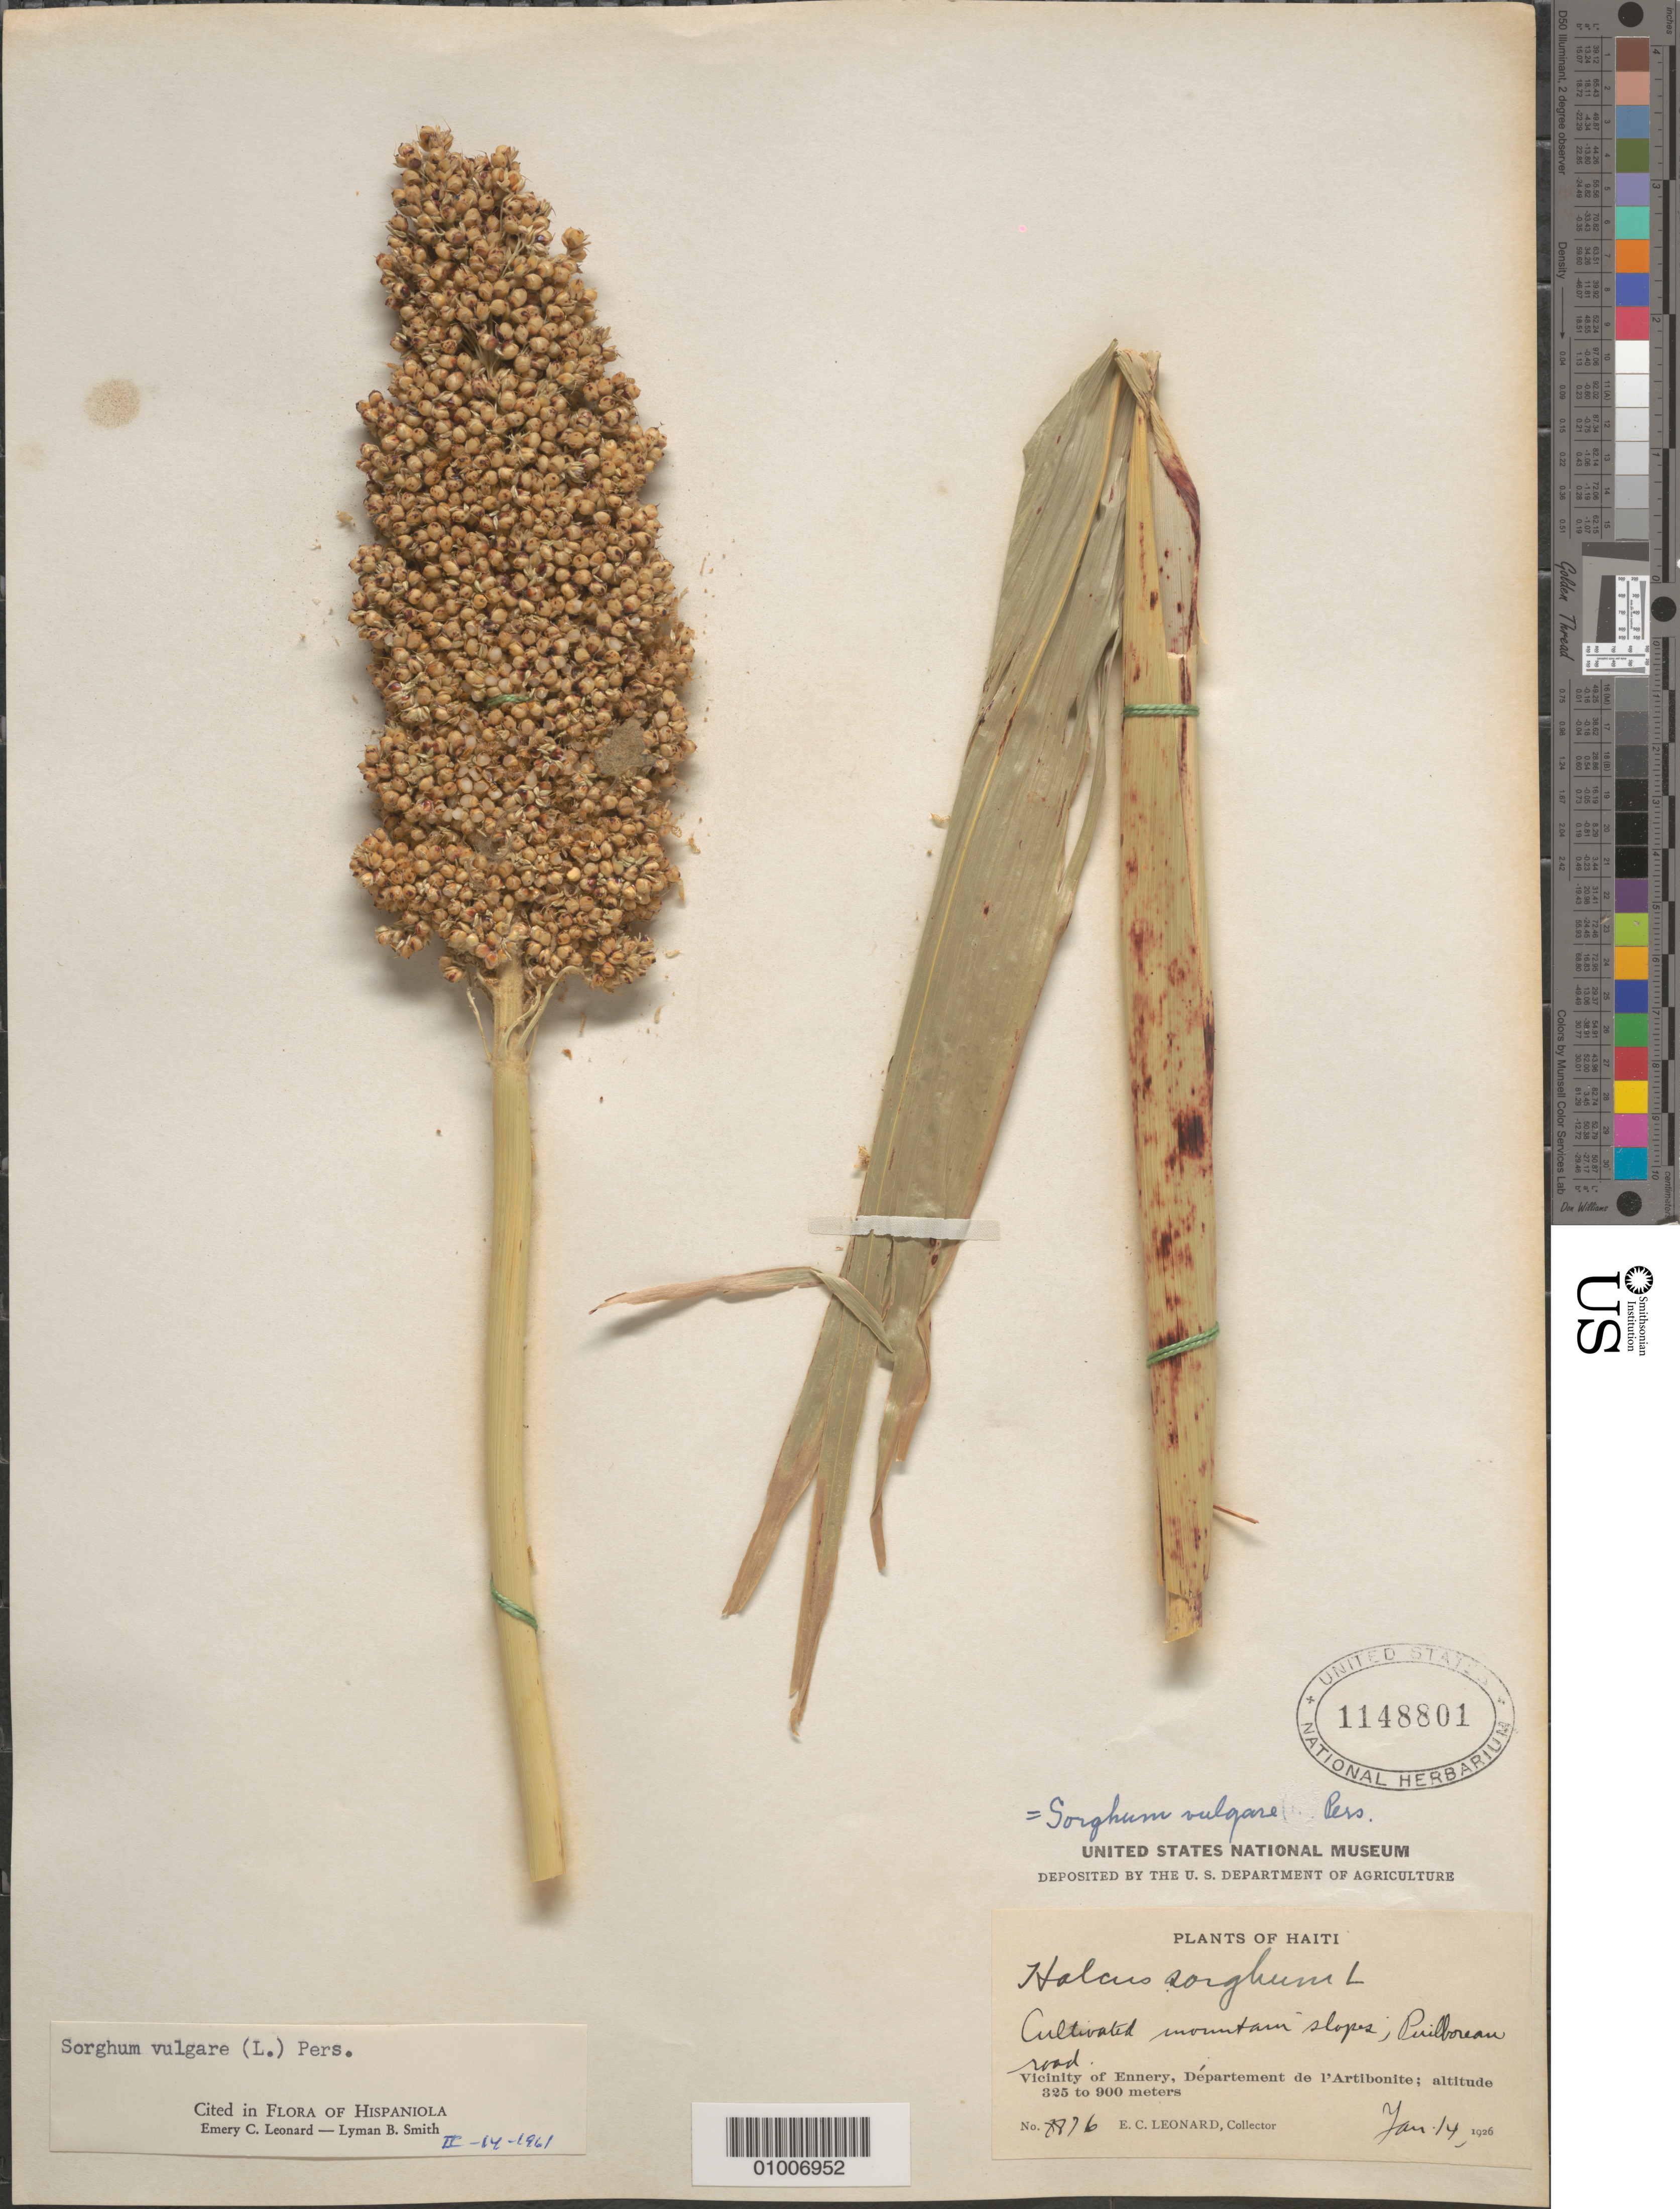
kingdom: Plantae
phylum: Tracheophyta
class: Liliopsida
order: Poales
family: Poaceae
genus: Sorghum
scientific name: Sorghum bicolor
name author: (L.) Moench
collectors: E. C. Leonard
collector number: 8876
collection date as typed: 14 Jan 1926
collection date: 1926-01-14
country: Haiti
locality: Cultivated mountain slopes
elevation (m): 325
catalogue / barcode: US 1148801